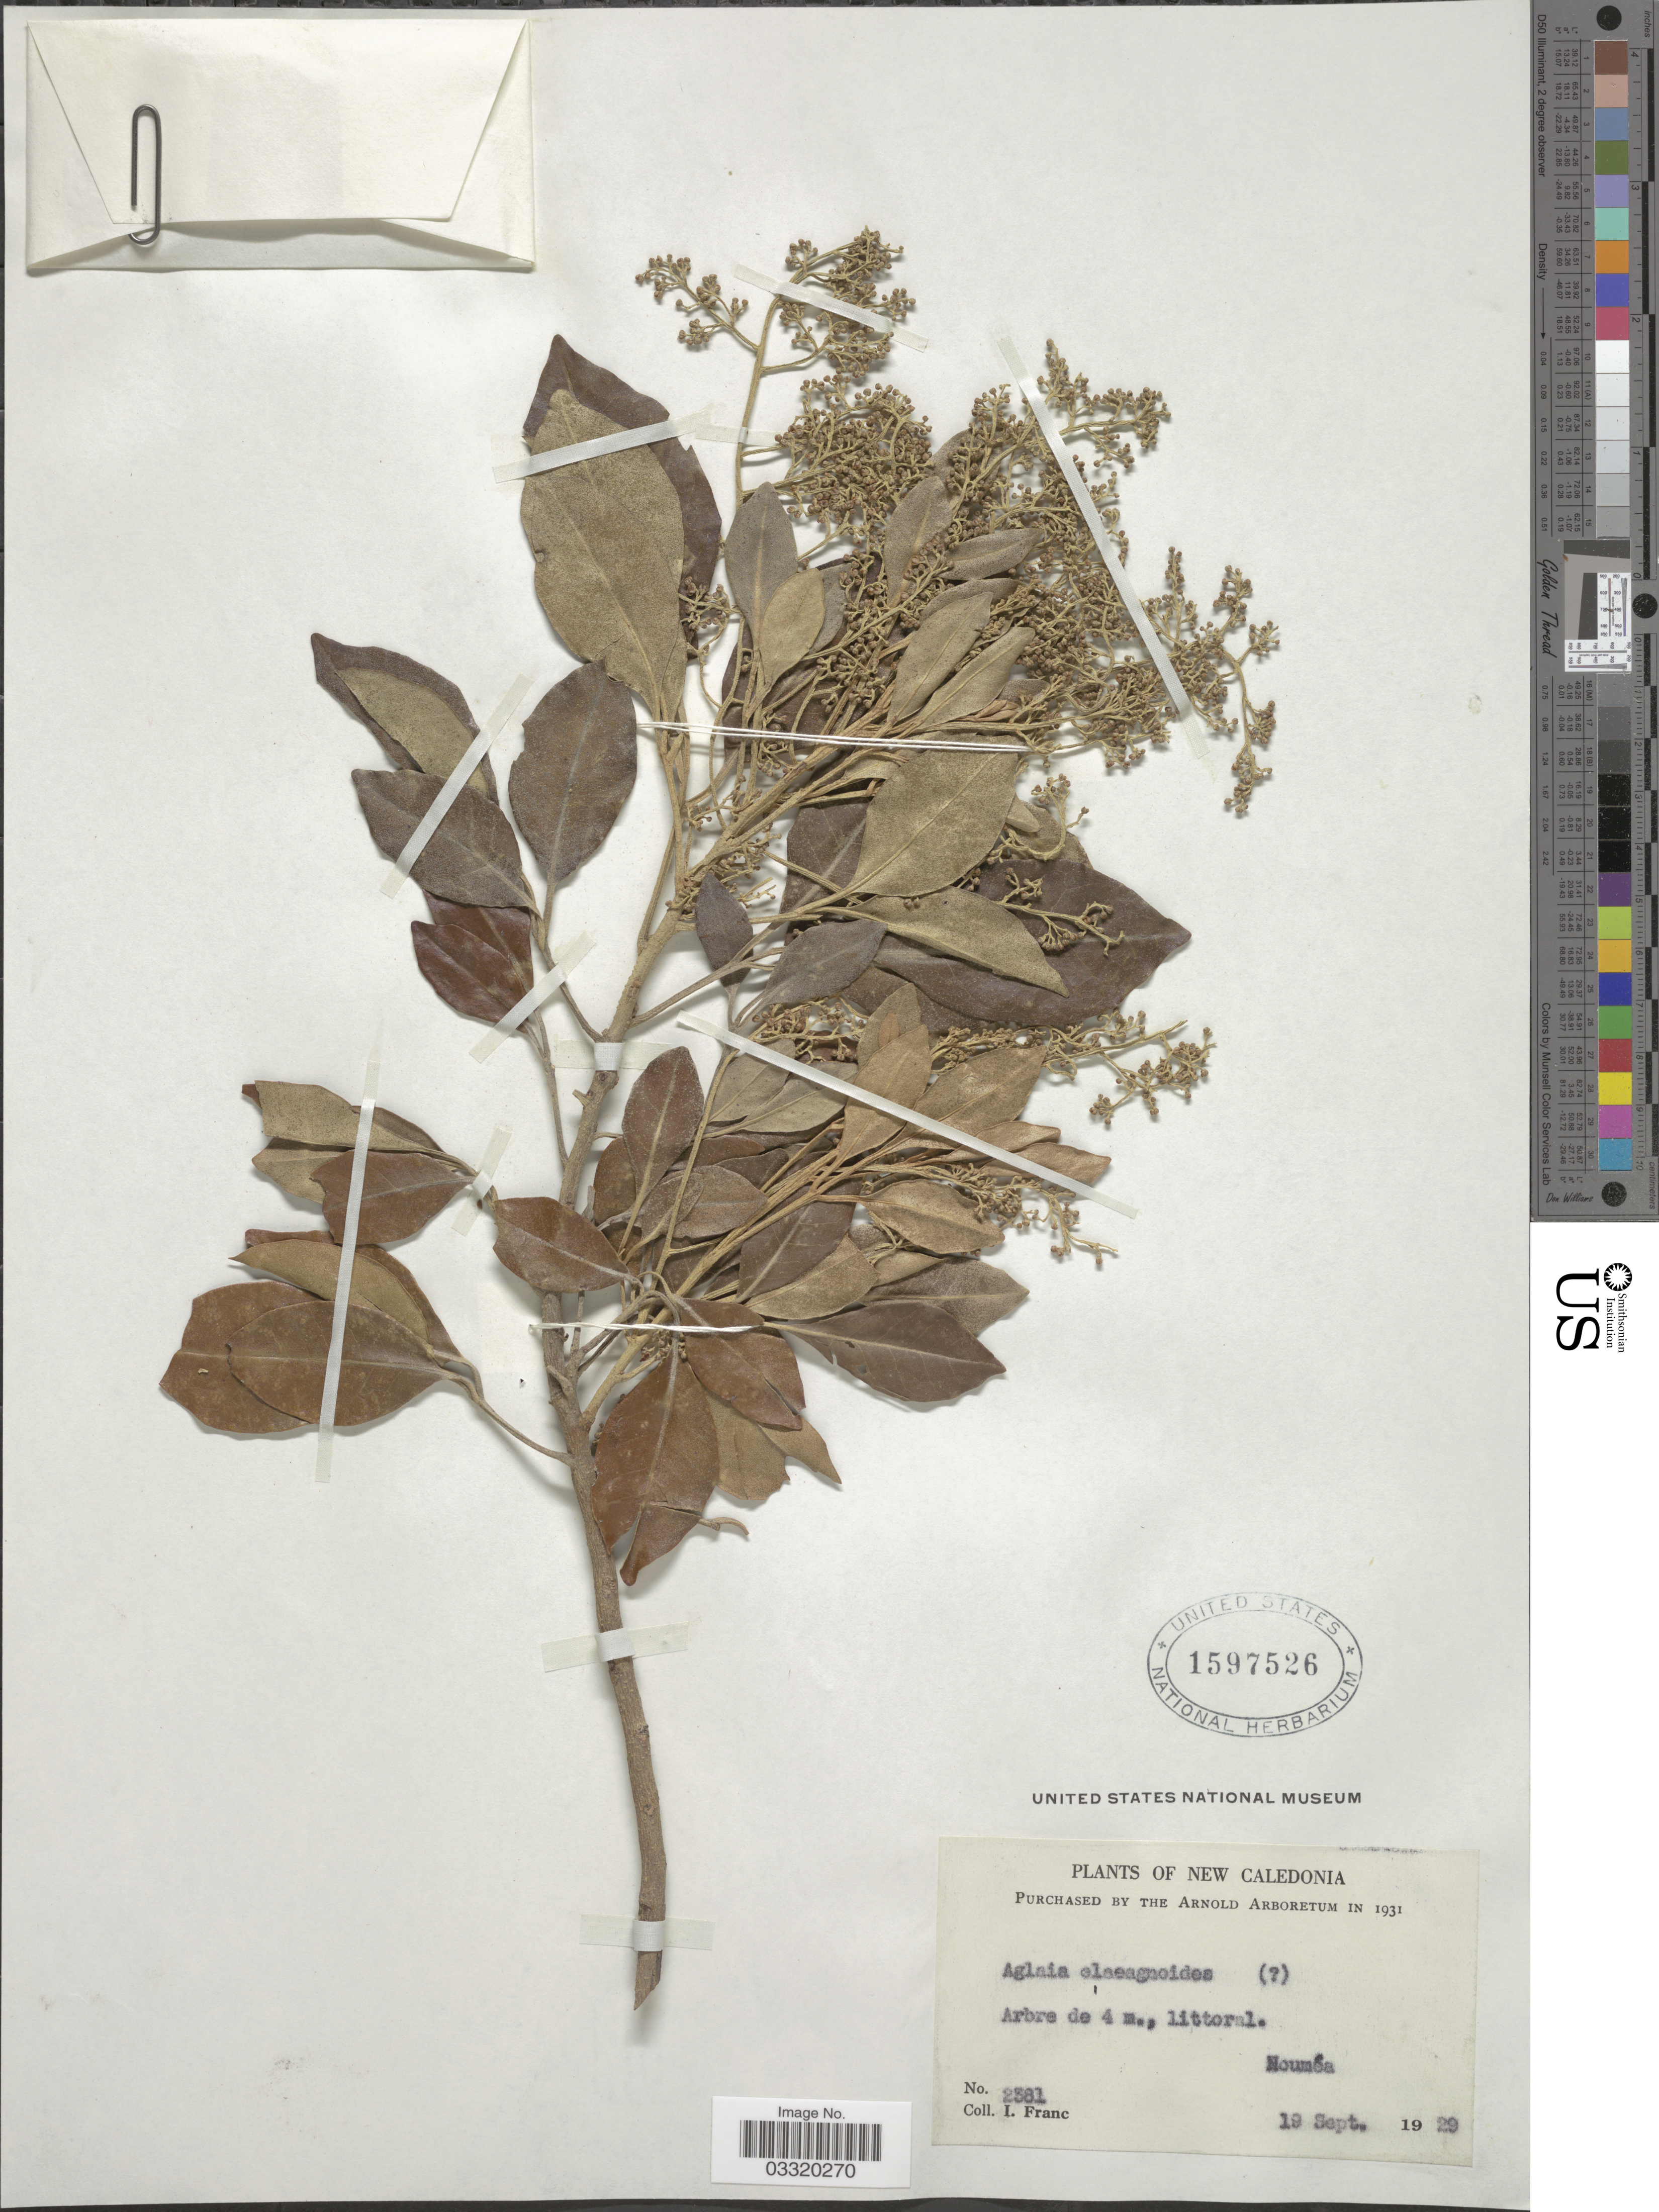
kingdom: Plantae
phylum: Tracheophyta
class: Magnoliopsida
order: Sapindales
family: Meliaceae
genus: Aglaia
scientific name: Aglaia elaeagnoidea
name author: (A. Juss.) Benth.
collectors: I. Franc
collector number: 2381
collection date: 1929-09-19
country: New Caledonia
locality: Nouméa.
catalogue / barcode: US 1597526